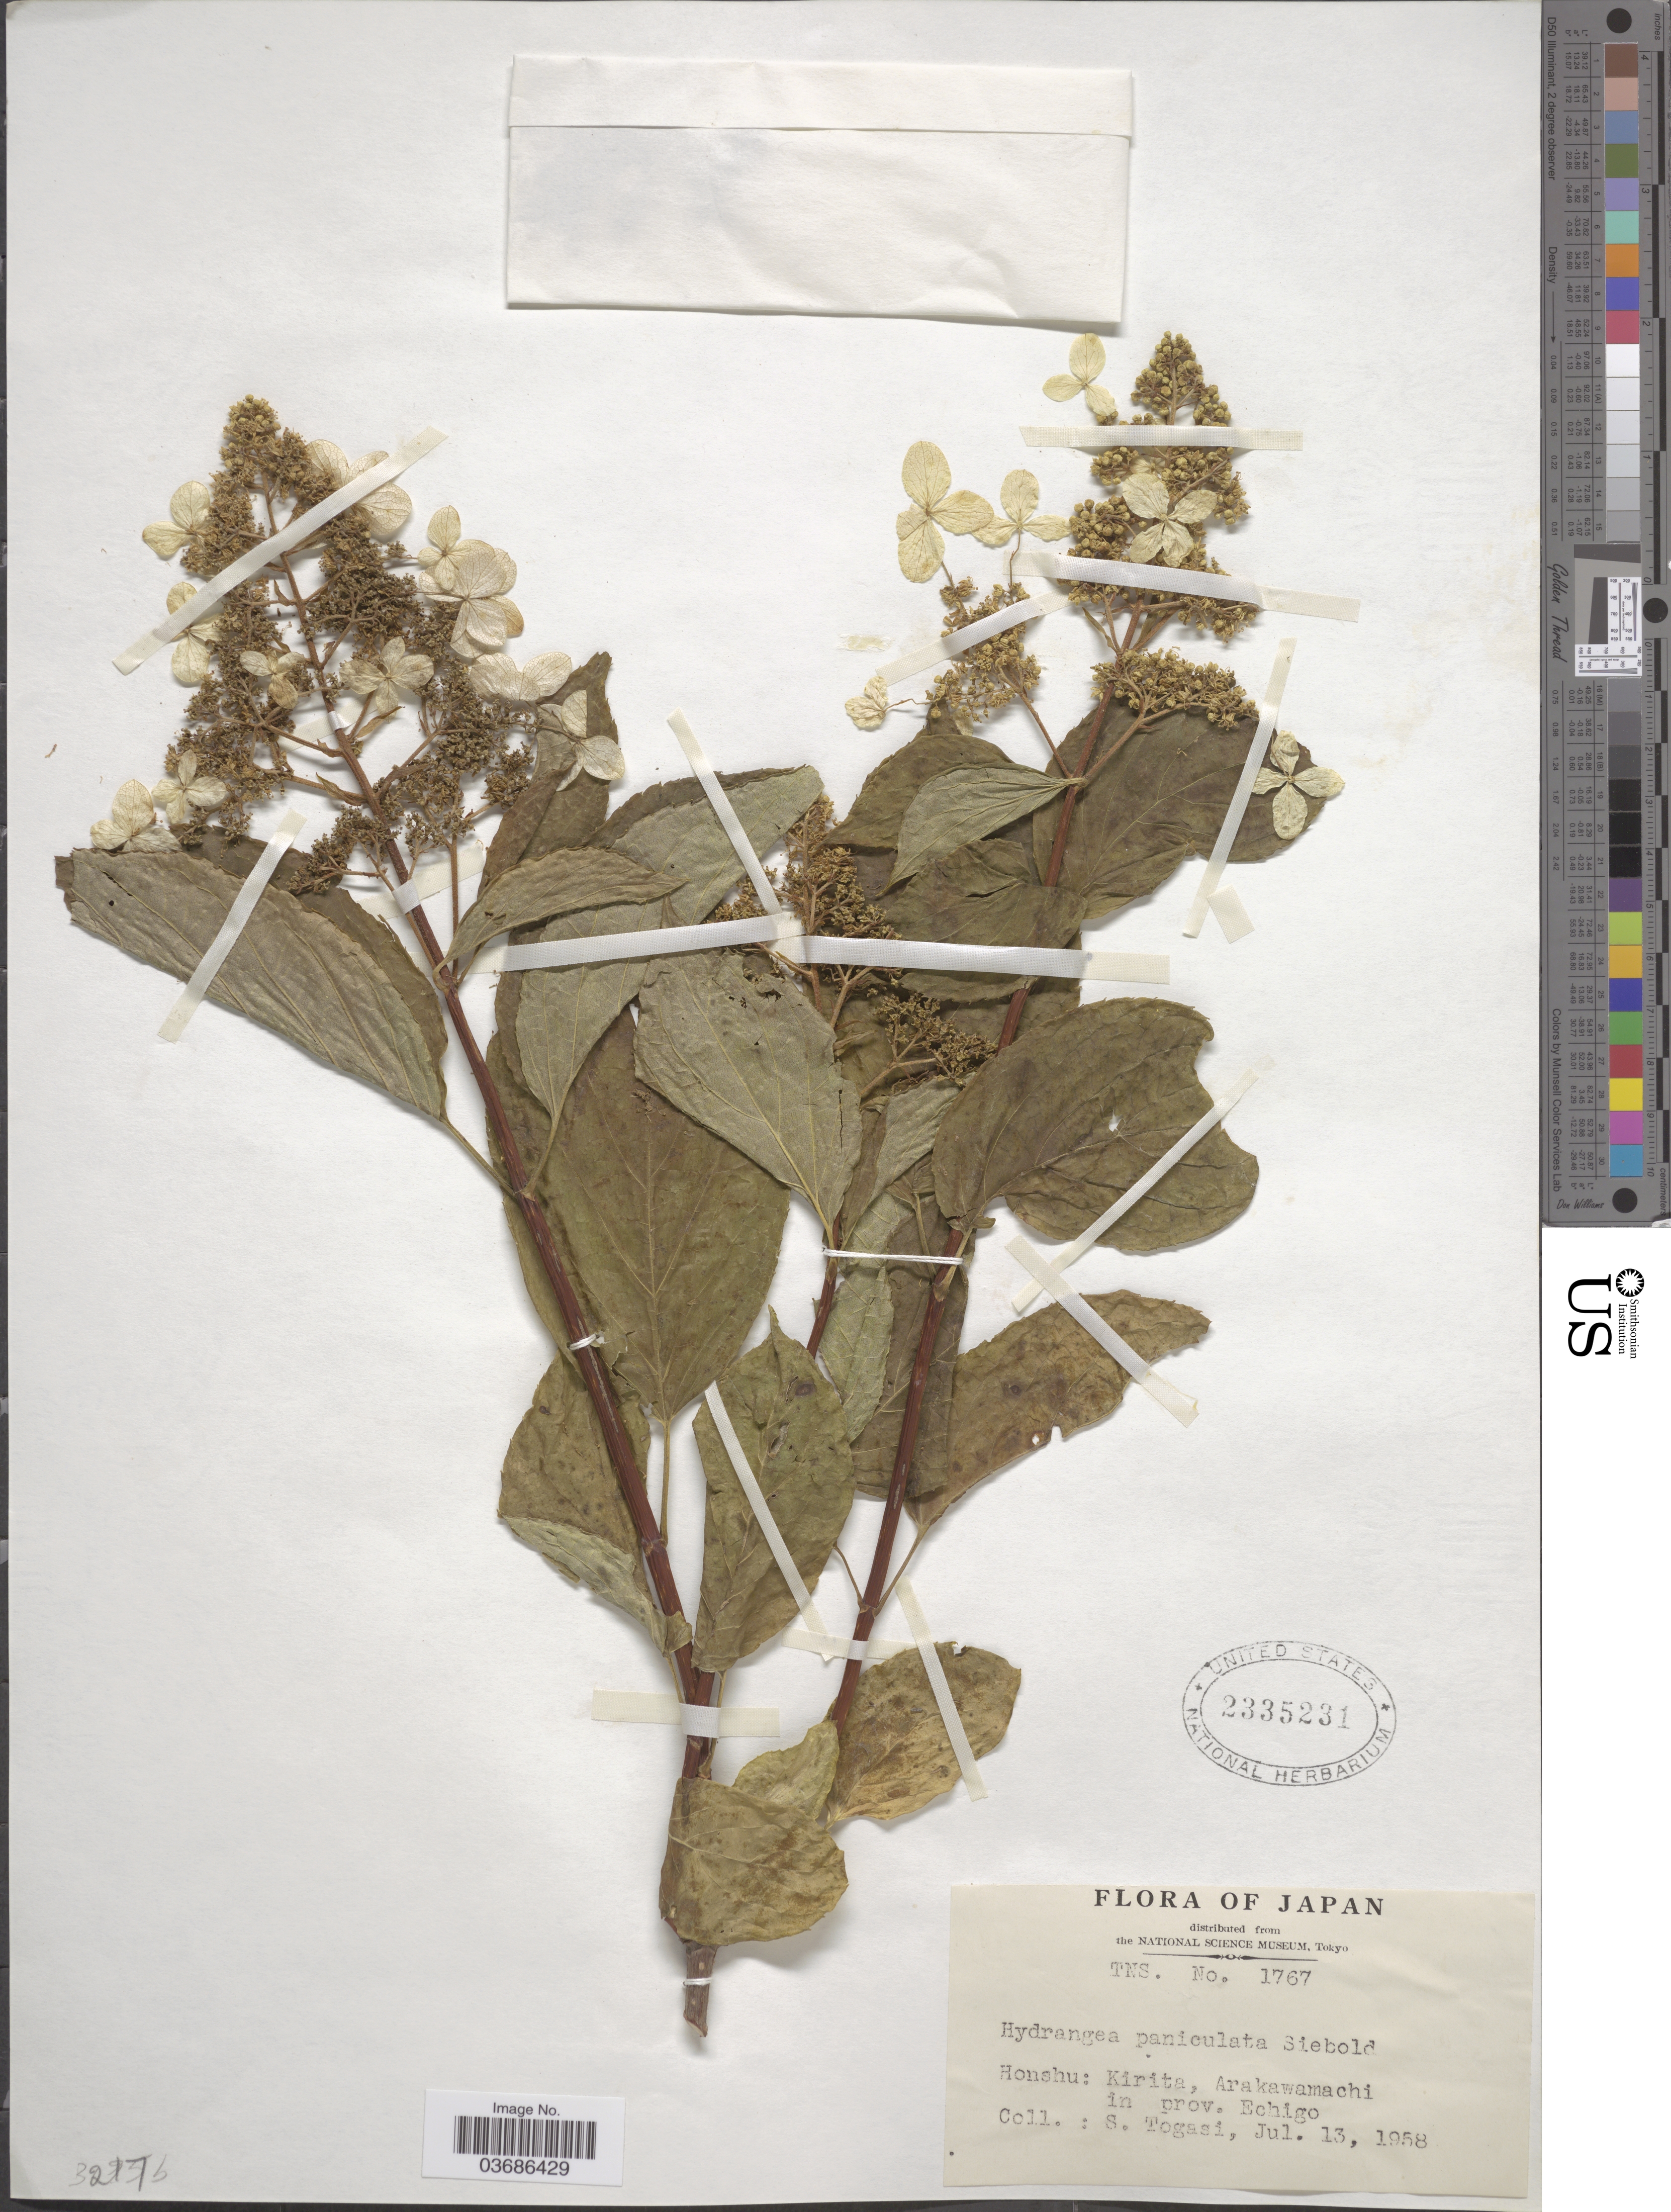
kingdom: Plantae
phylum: Tracheophyta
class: Magnoliopsida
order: Cornales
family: Hydrangeaceae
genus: Hydrangea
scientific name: Hydrangea paniculata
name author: Siebold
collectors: S. Togasi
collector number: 1767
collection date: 1958-07-13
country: Japan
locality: Honshu: Kirita, Arakawamachi in prov. Echigo.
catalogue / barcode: US 2335231